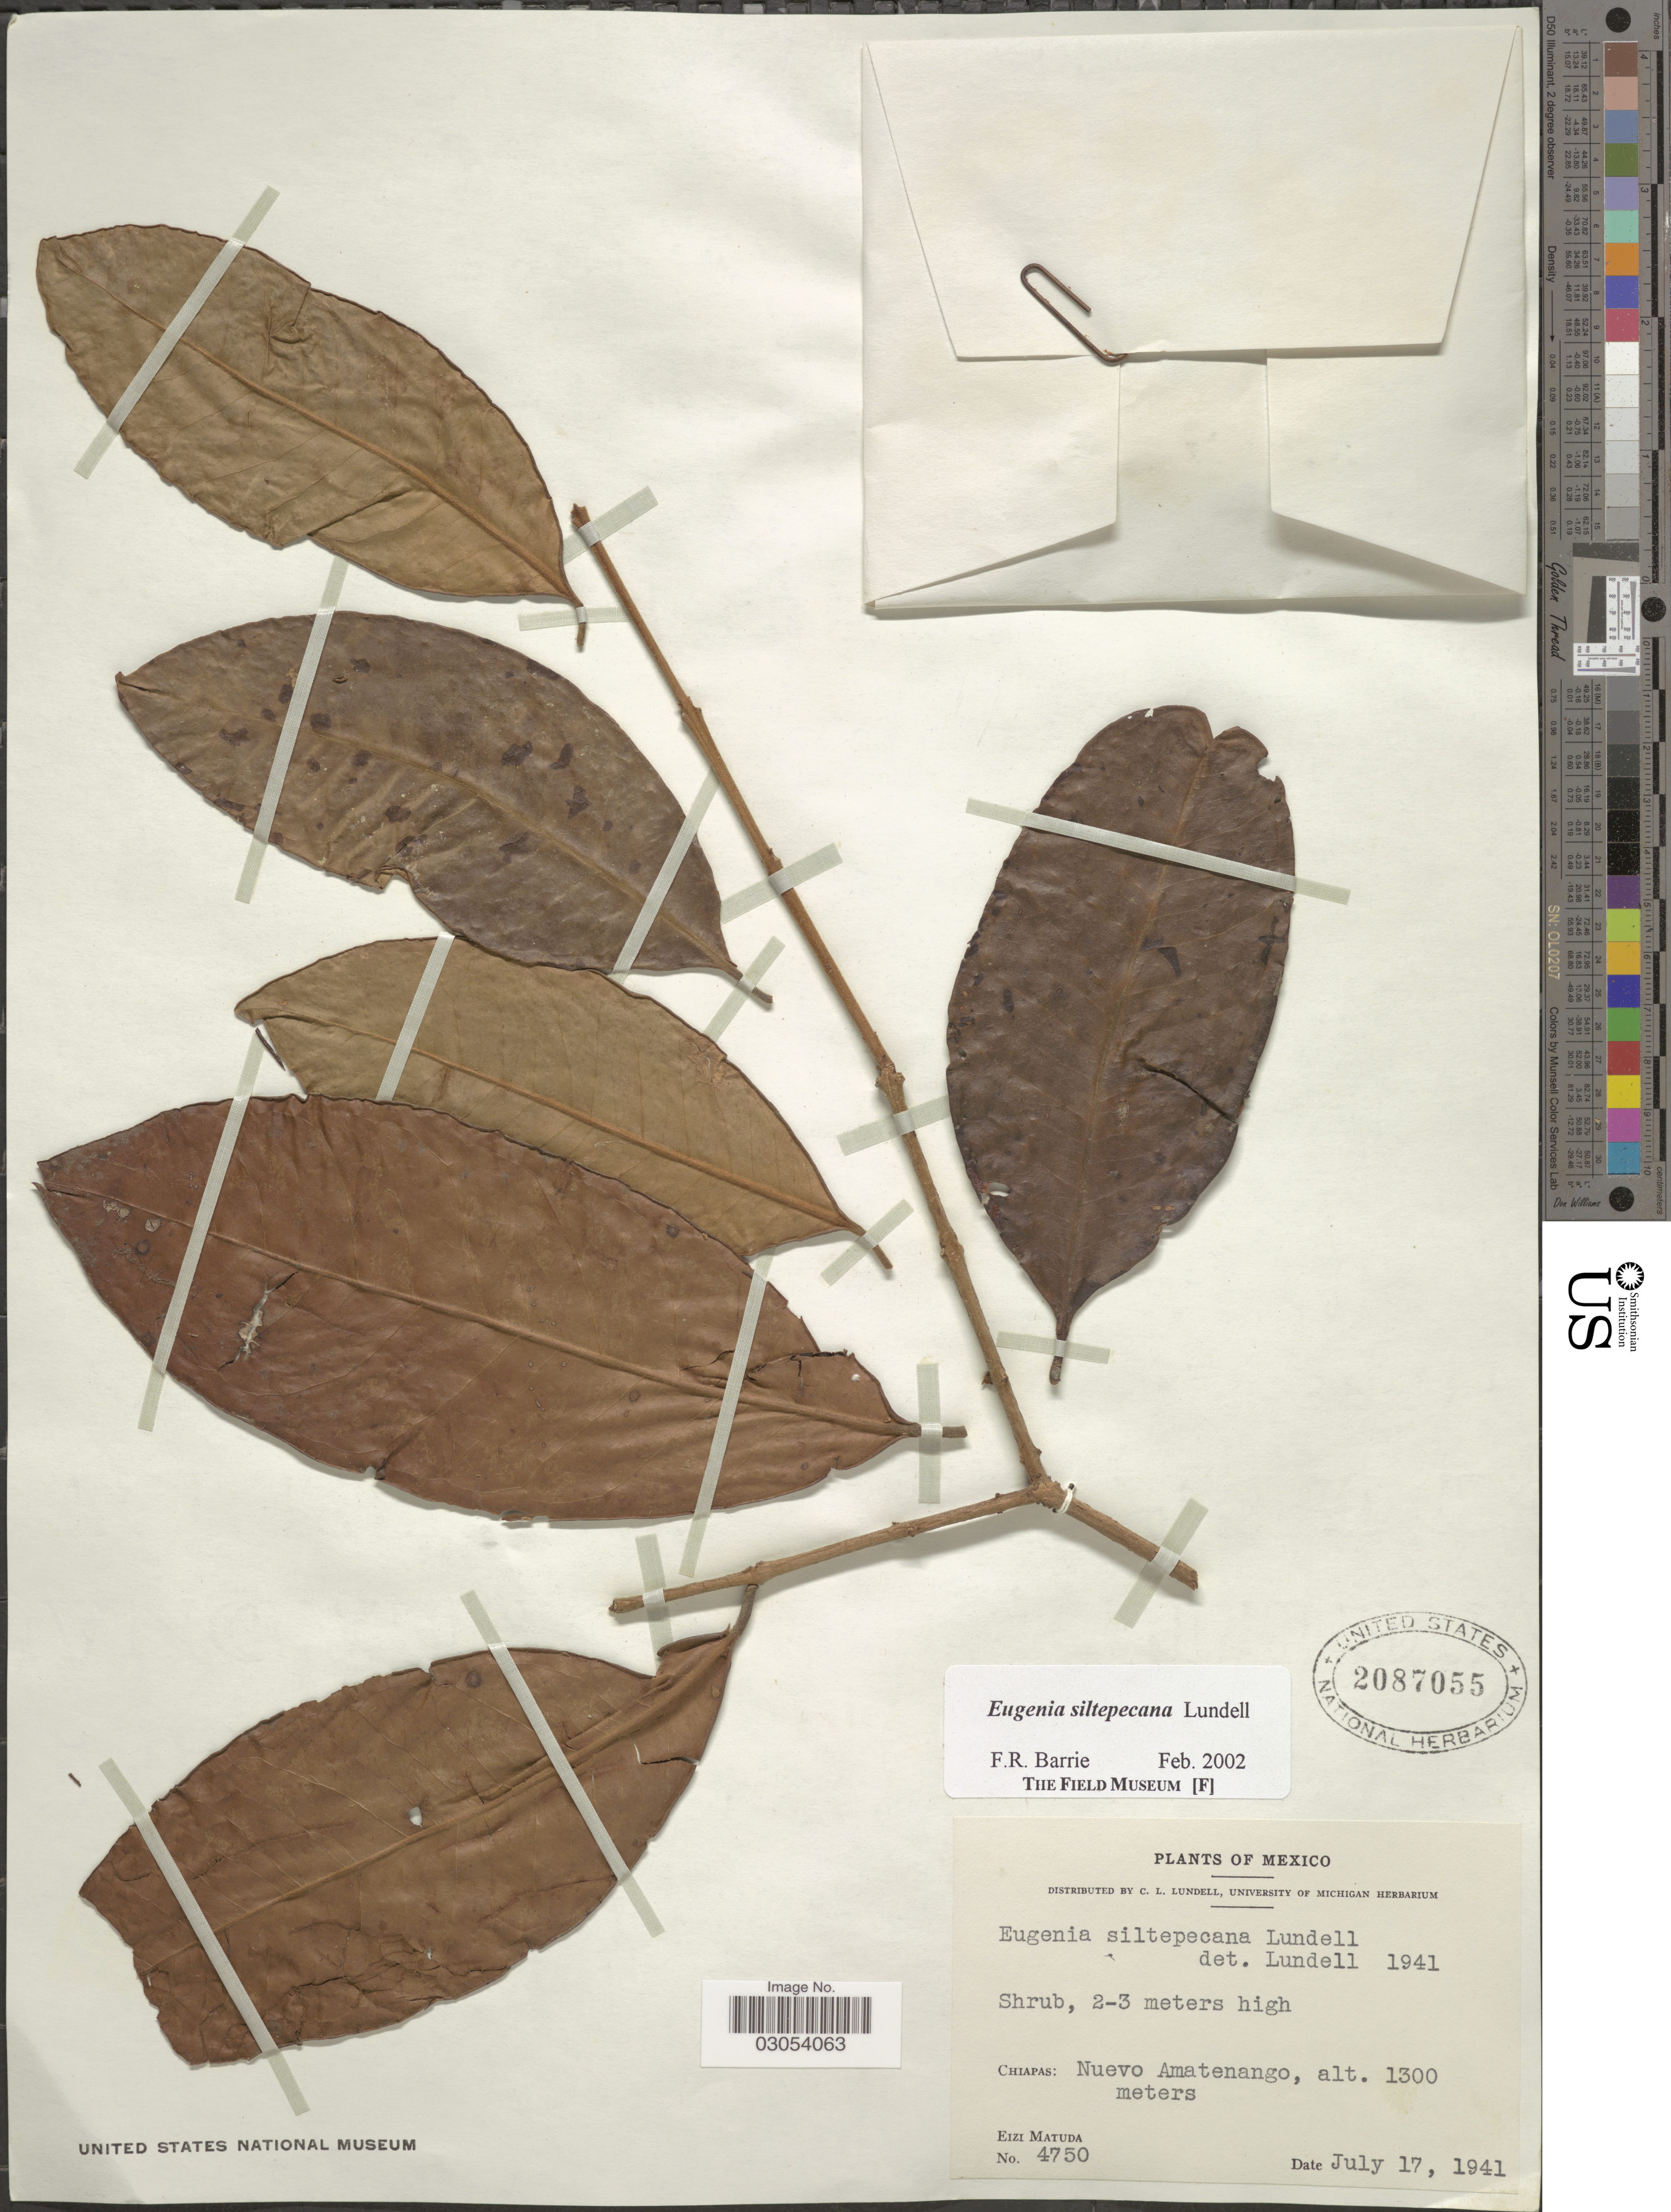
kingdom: Plantae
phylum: Tracheophyta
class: Magnoliopsida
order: Myrtales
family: Myrtaceae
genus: Eugenia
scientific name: Eugenia siltepecana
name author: Lundell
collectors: E. Matuda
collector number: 4750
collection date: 1941-07-17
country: Mexico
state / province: Chiapas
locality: Nuevo Amatenango.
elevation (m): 1300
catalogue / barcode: US 2087055